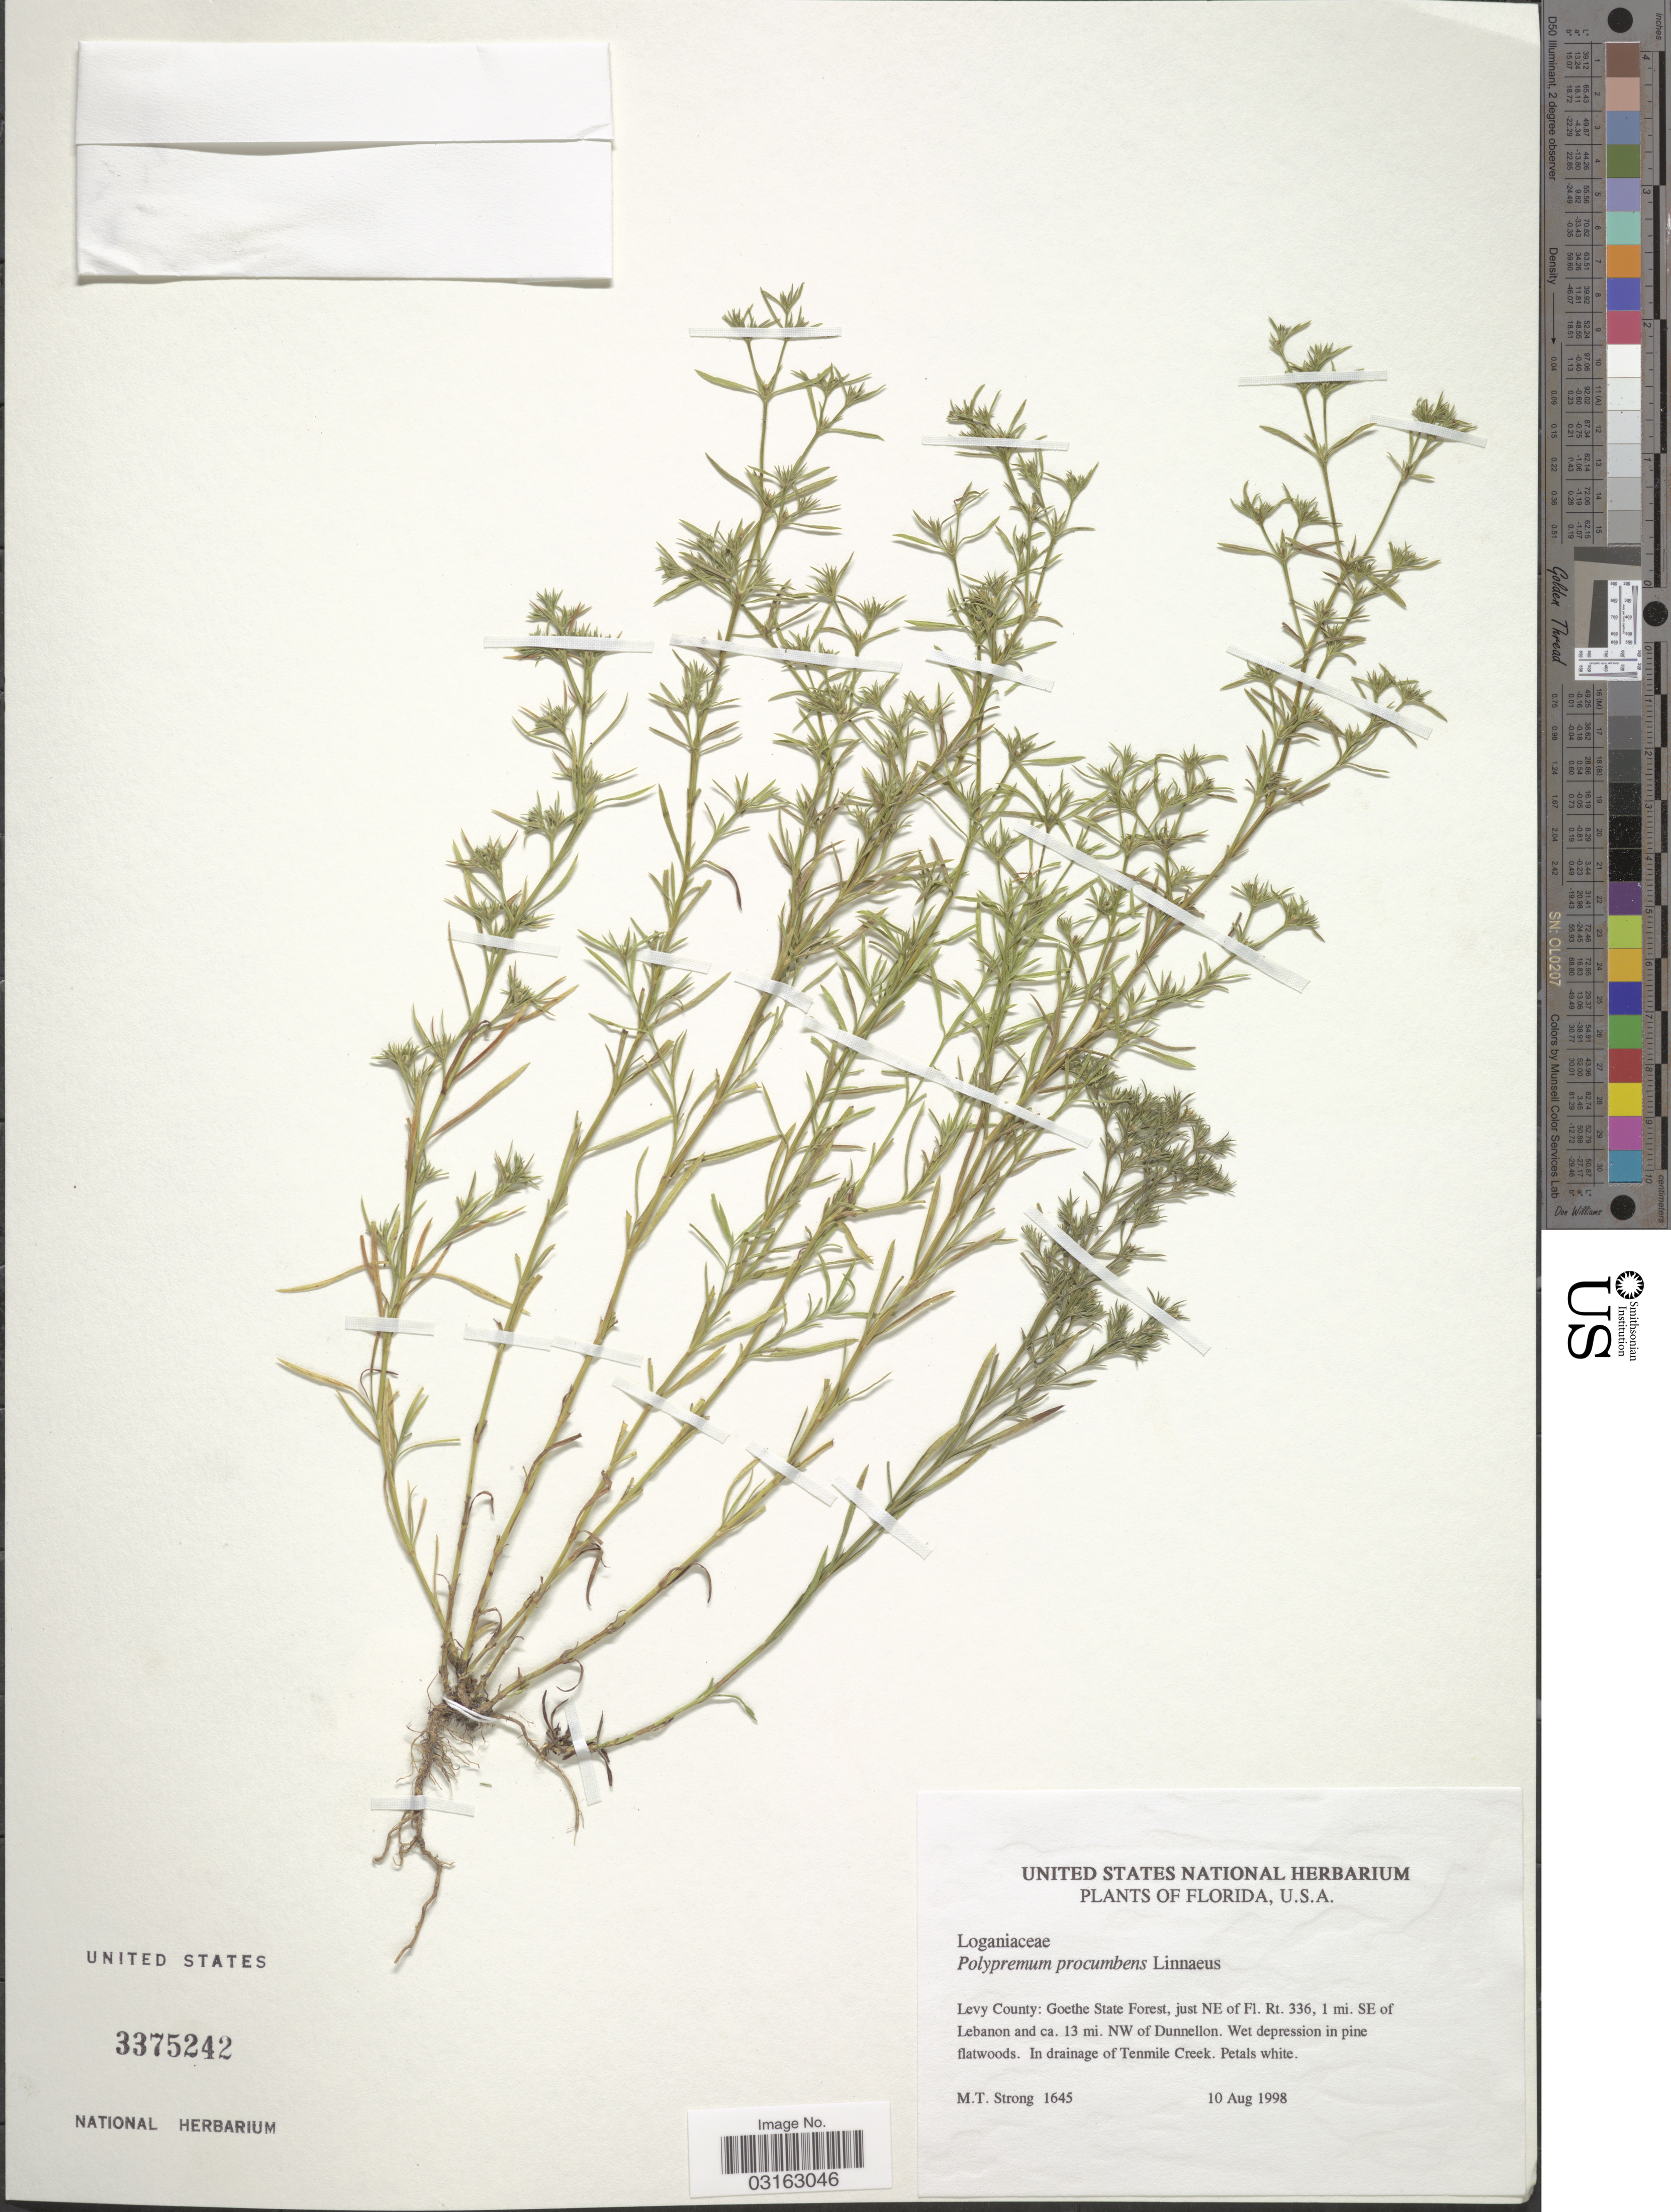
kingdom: Plantae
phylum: Tracheophyta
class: Magnoliopsida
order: Lamiales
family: Tetrachondraceae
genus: Polypremum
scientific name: Polypremum procumbens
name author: L.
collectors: M. T. Strong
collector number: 1645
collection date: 1998-08-10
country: United States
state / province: Florida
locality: Levy County: Goethe State Forest, just NE of Fl. Rt. 336, 1 mi. SE of Lebanon and ca. 13 mi. NW of Dunnellon. In drainage of Tenmile Creek.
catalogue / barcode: US 3375242